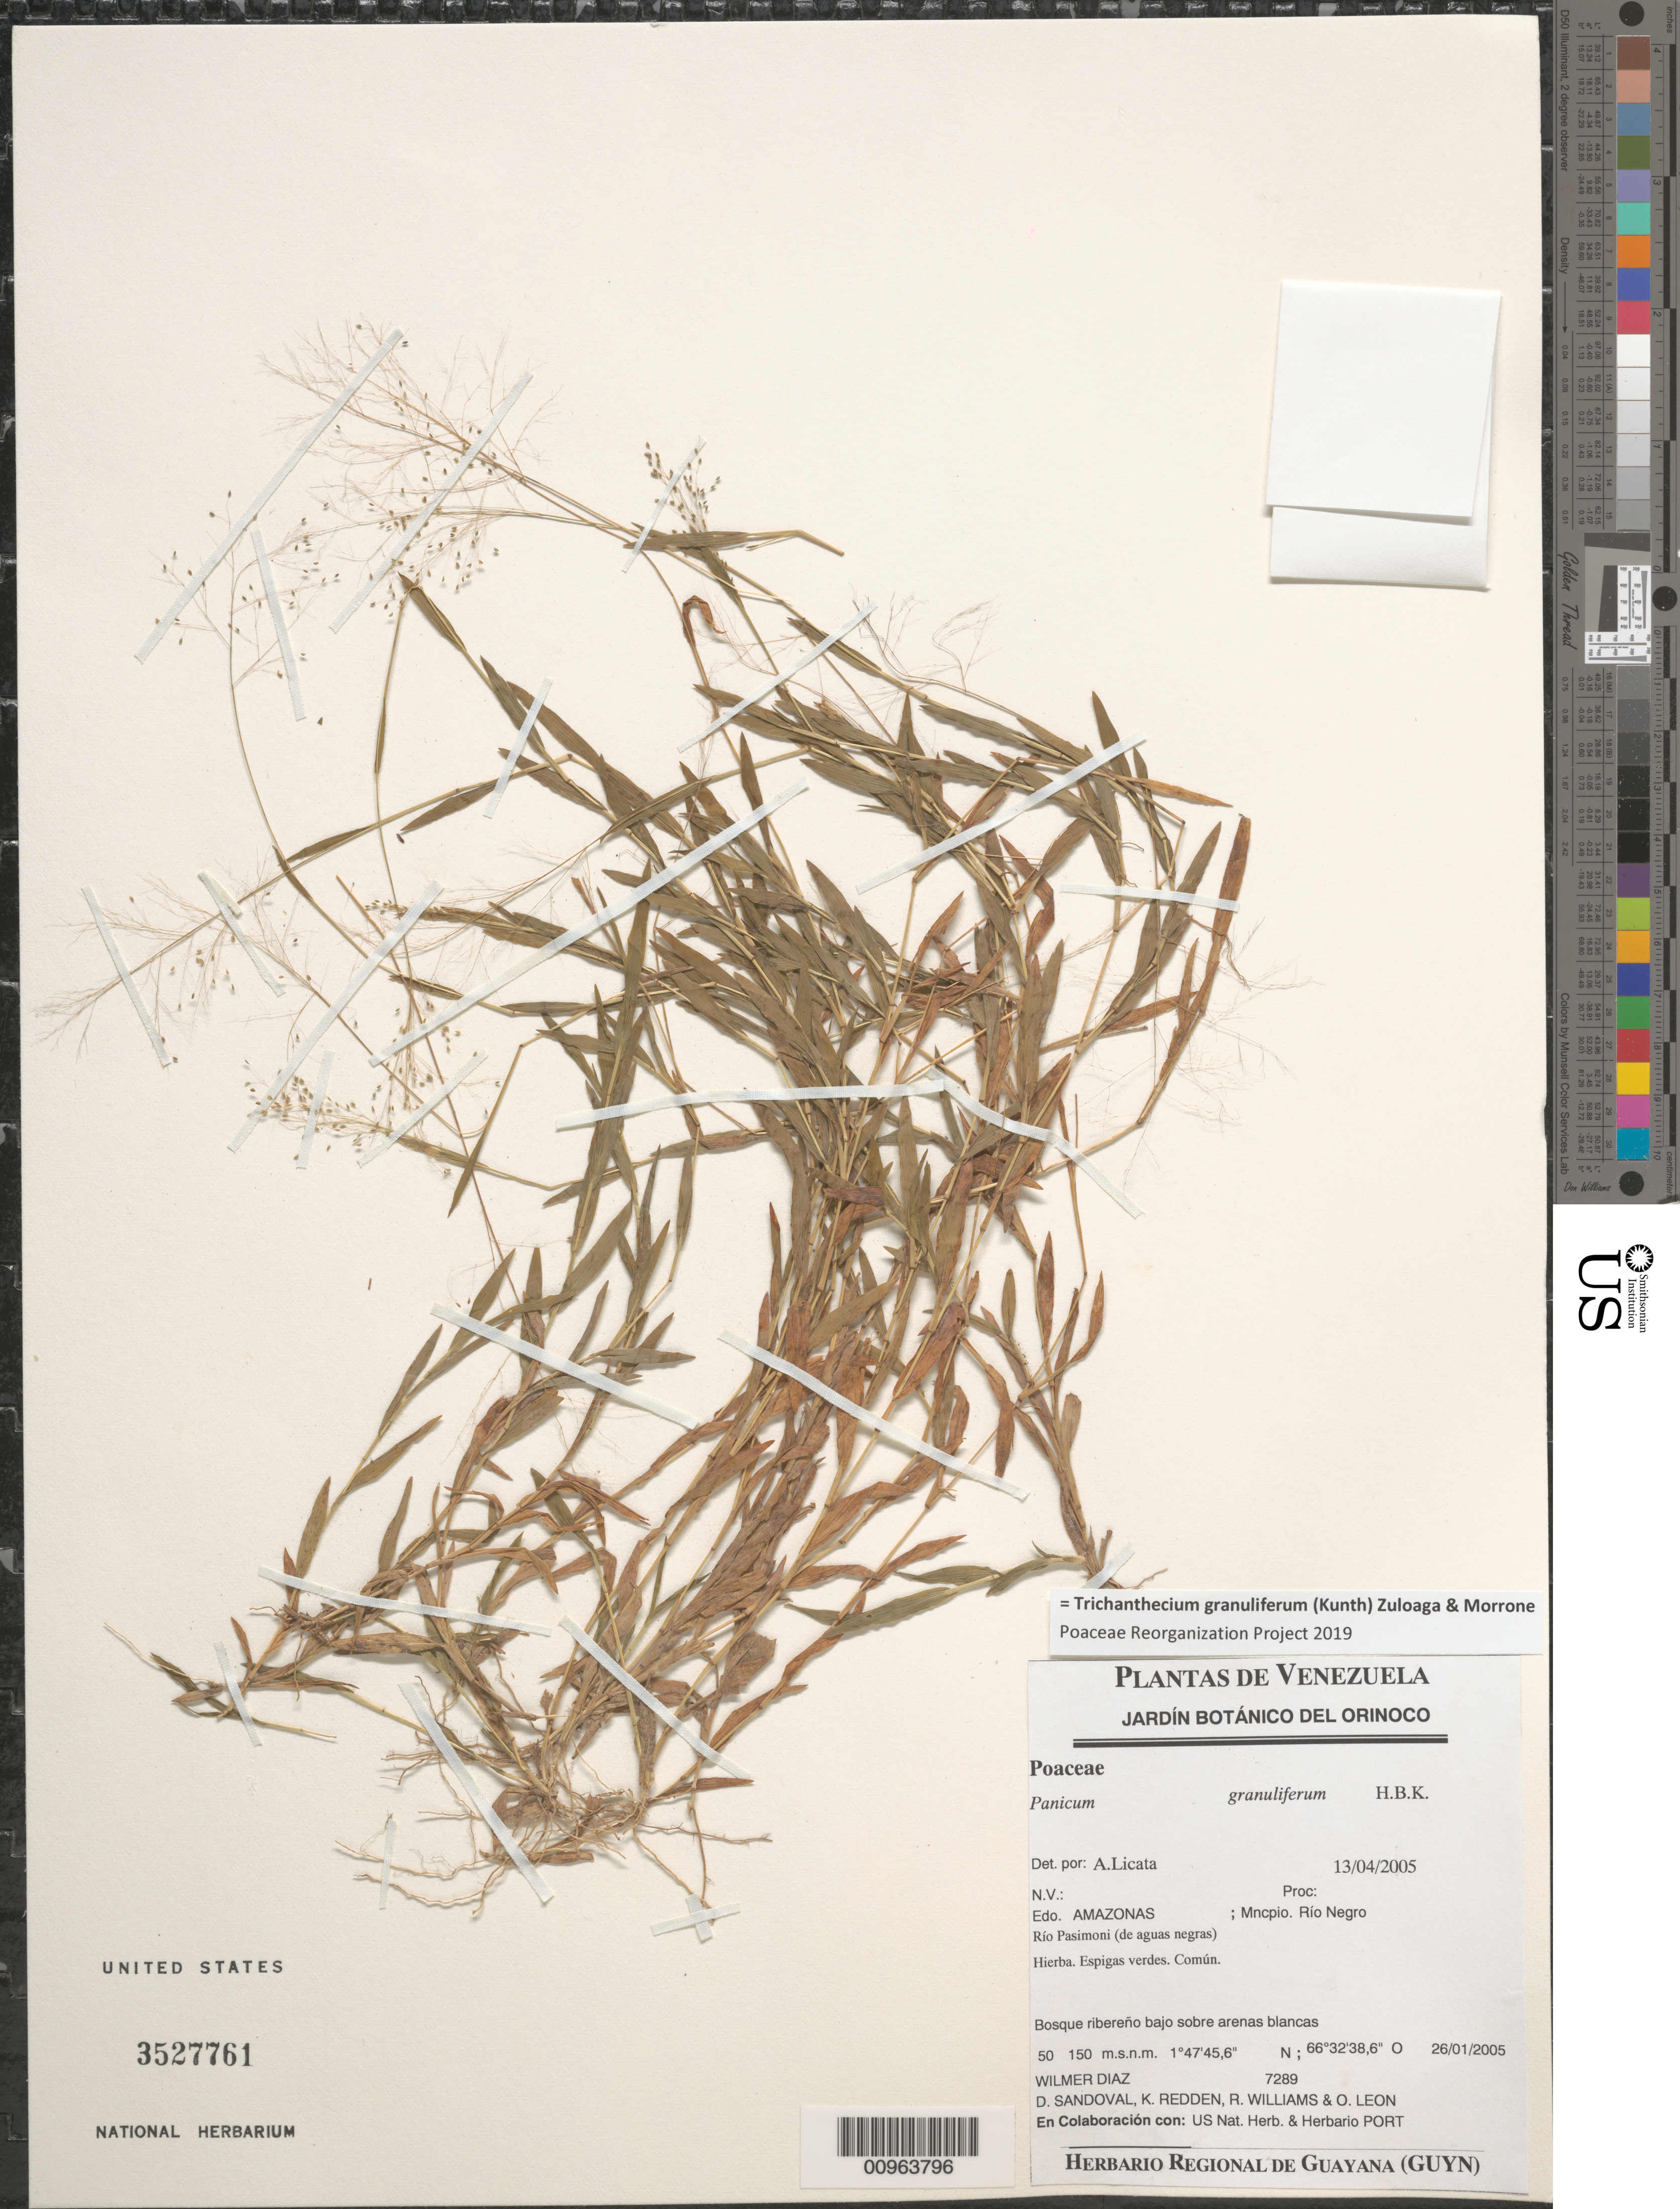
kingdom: Plantae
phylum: Tracheophyta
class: Liliopsida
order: Poales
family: Poaceae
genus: Trichanthecium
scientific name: Trichanthecium granuliferum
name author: (Kunth) Zuloaga & Morrone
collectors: W. Díaz P., D. Sandoval, K. M. Redden & R. Williams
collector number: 7289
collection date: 2005-01-26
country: Venezuela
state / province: Amazonas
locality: Mncpio. Rio Negro. Rio Pasimoni (de aguas negras).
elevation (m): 50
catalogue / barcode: US 3527761